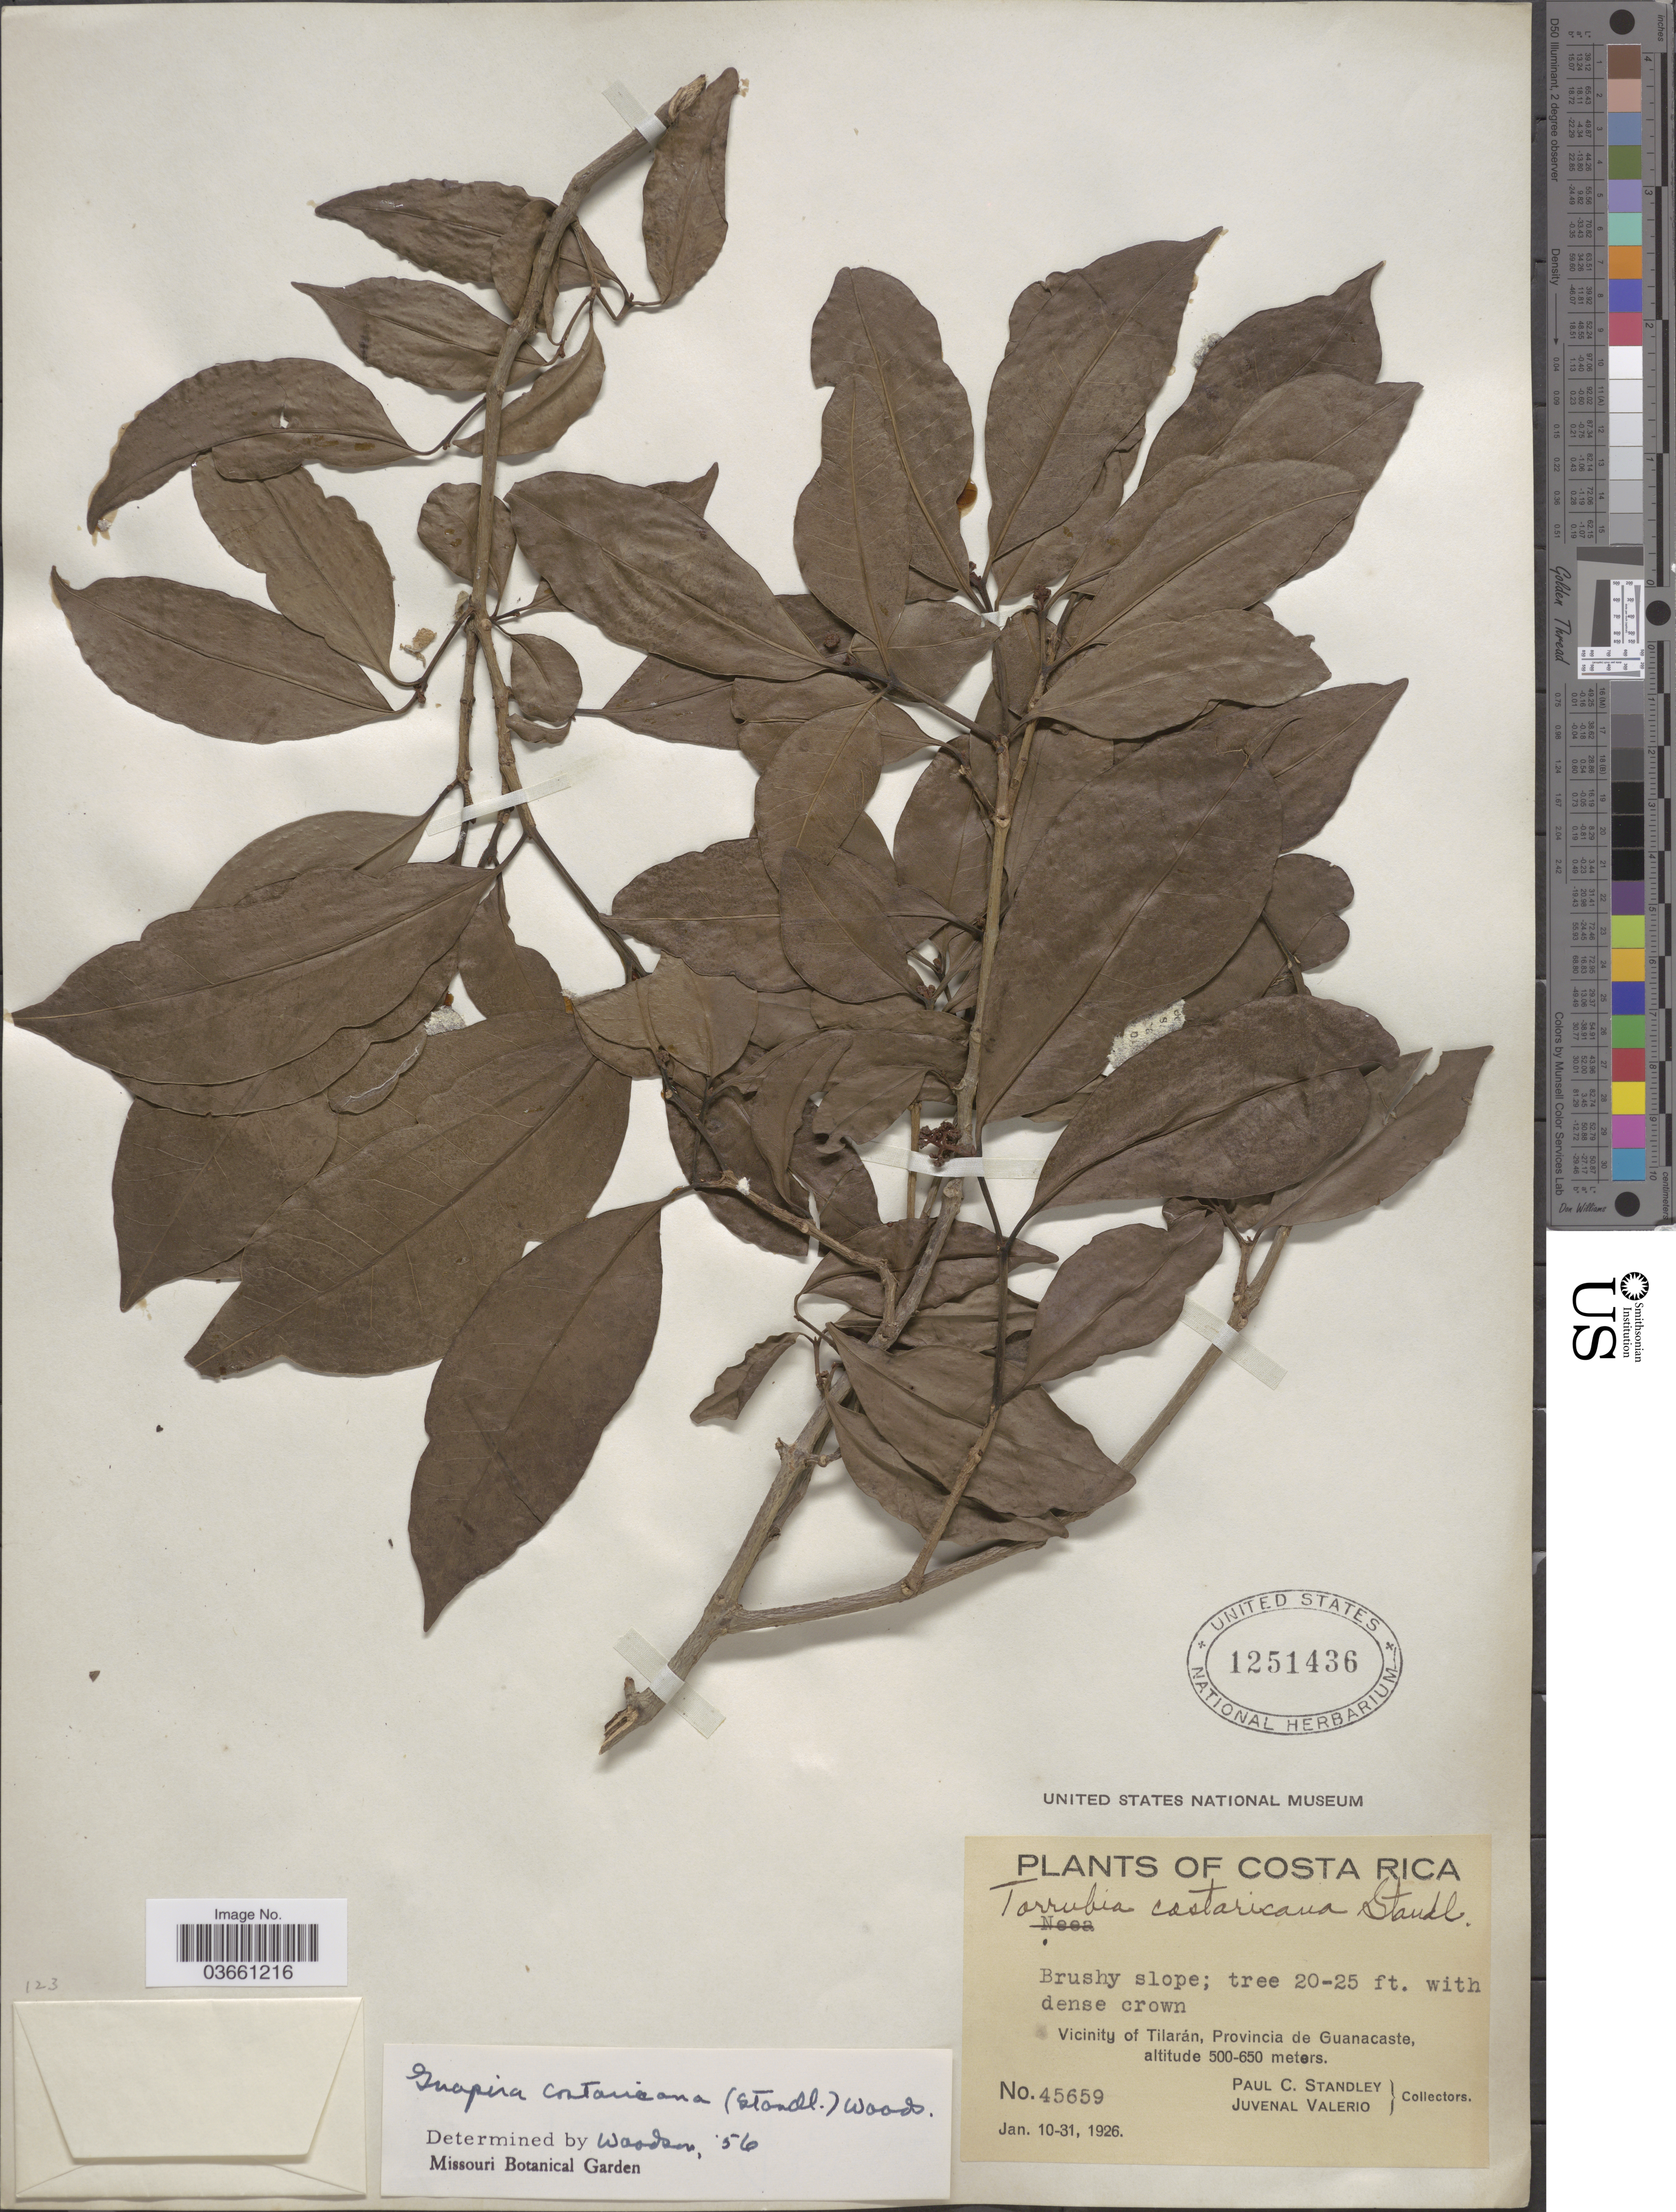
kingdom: Plantae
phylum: Tracheophyta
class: Magnoliopsida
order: Caryophyllales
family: Nyctaginaceae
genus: Guapira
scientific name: Guapira costaricana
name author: (Standl.) Woodson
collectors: P. C. Standley & J. Valerio R.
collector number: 45659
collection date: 1926-01-10/1926-01-31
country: Costa Rica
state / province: Guanacaste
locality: Vicinity of Tilarán.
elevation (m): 500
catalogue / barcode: US 1251436